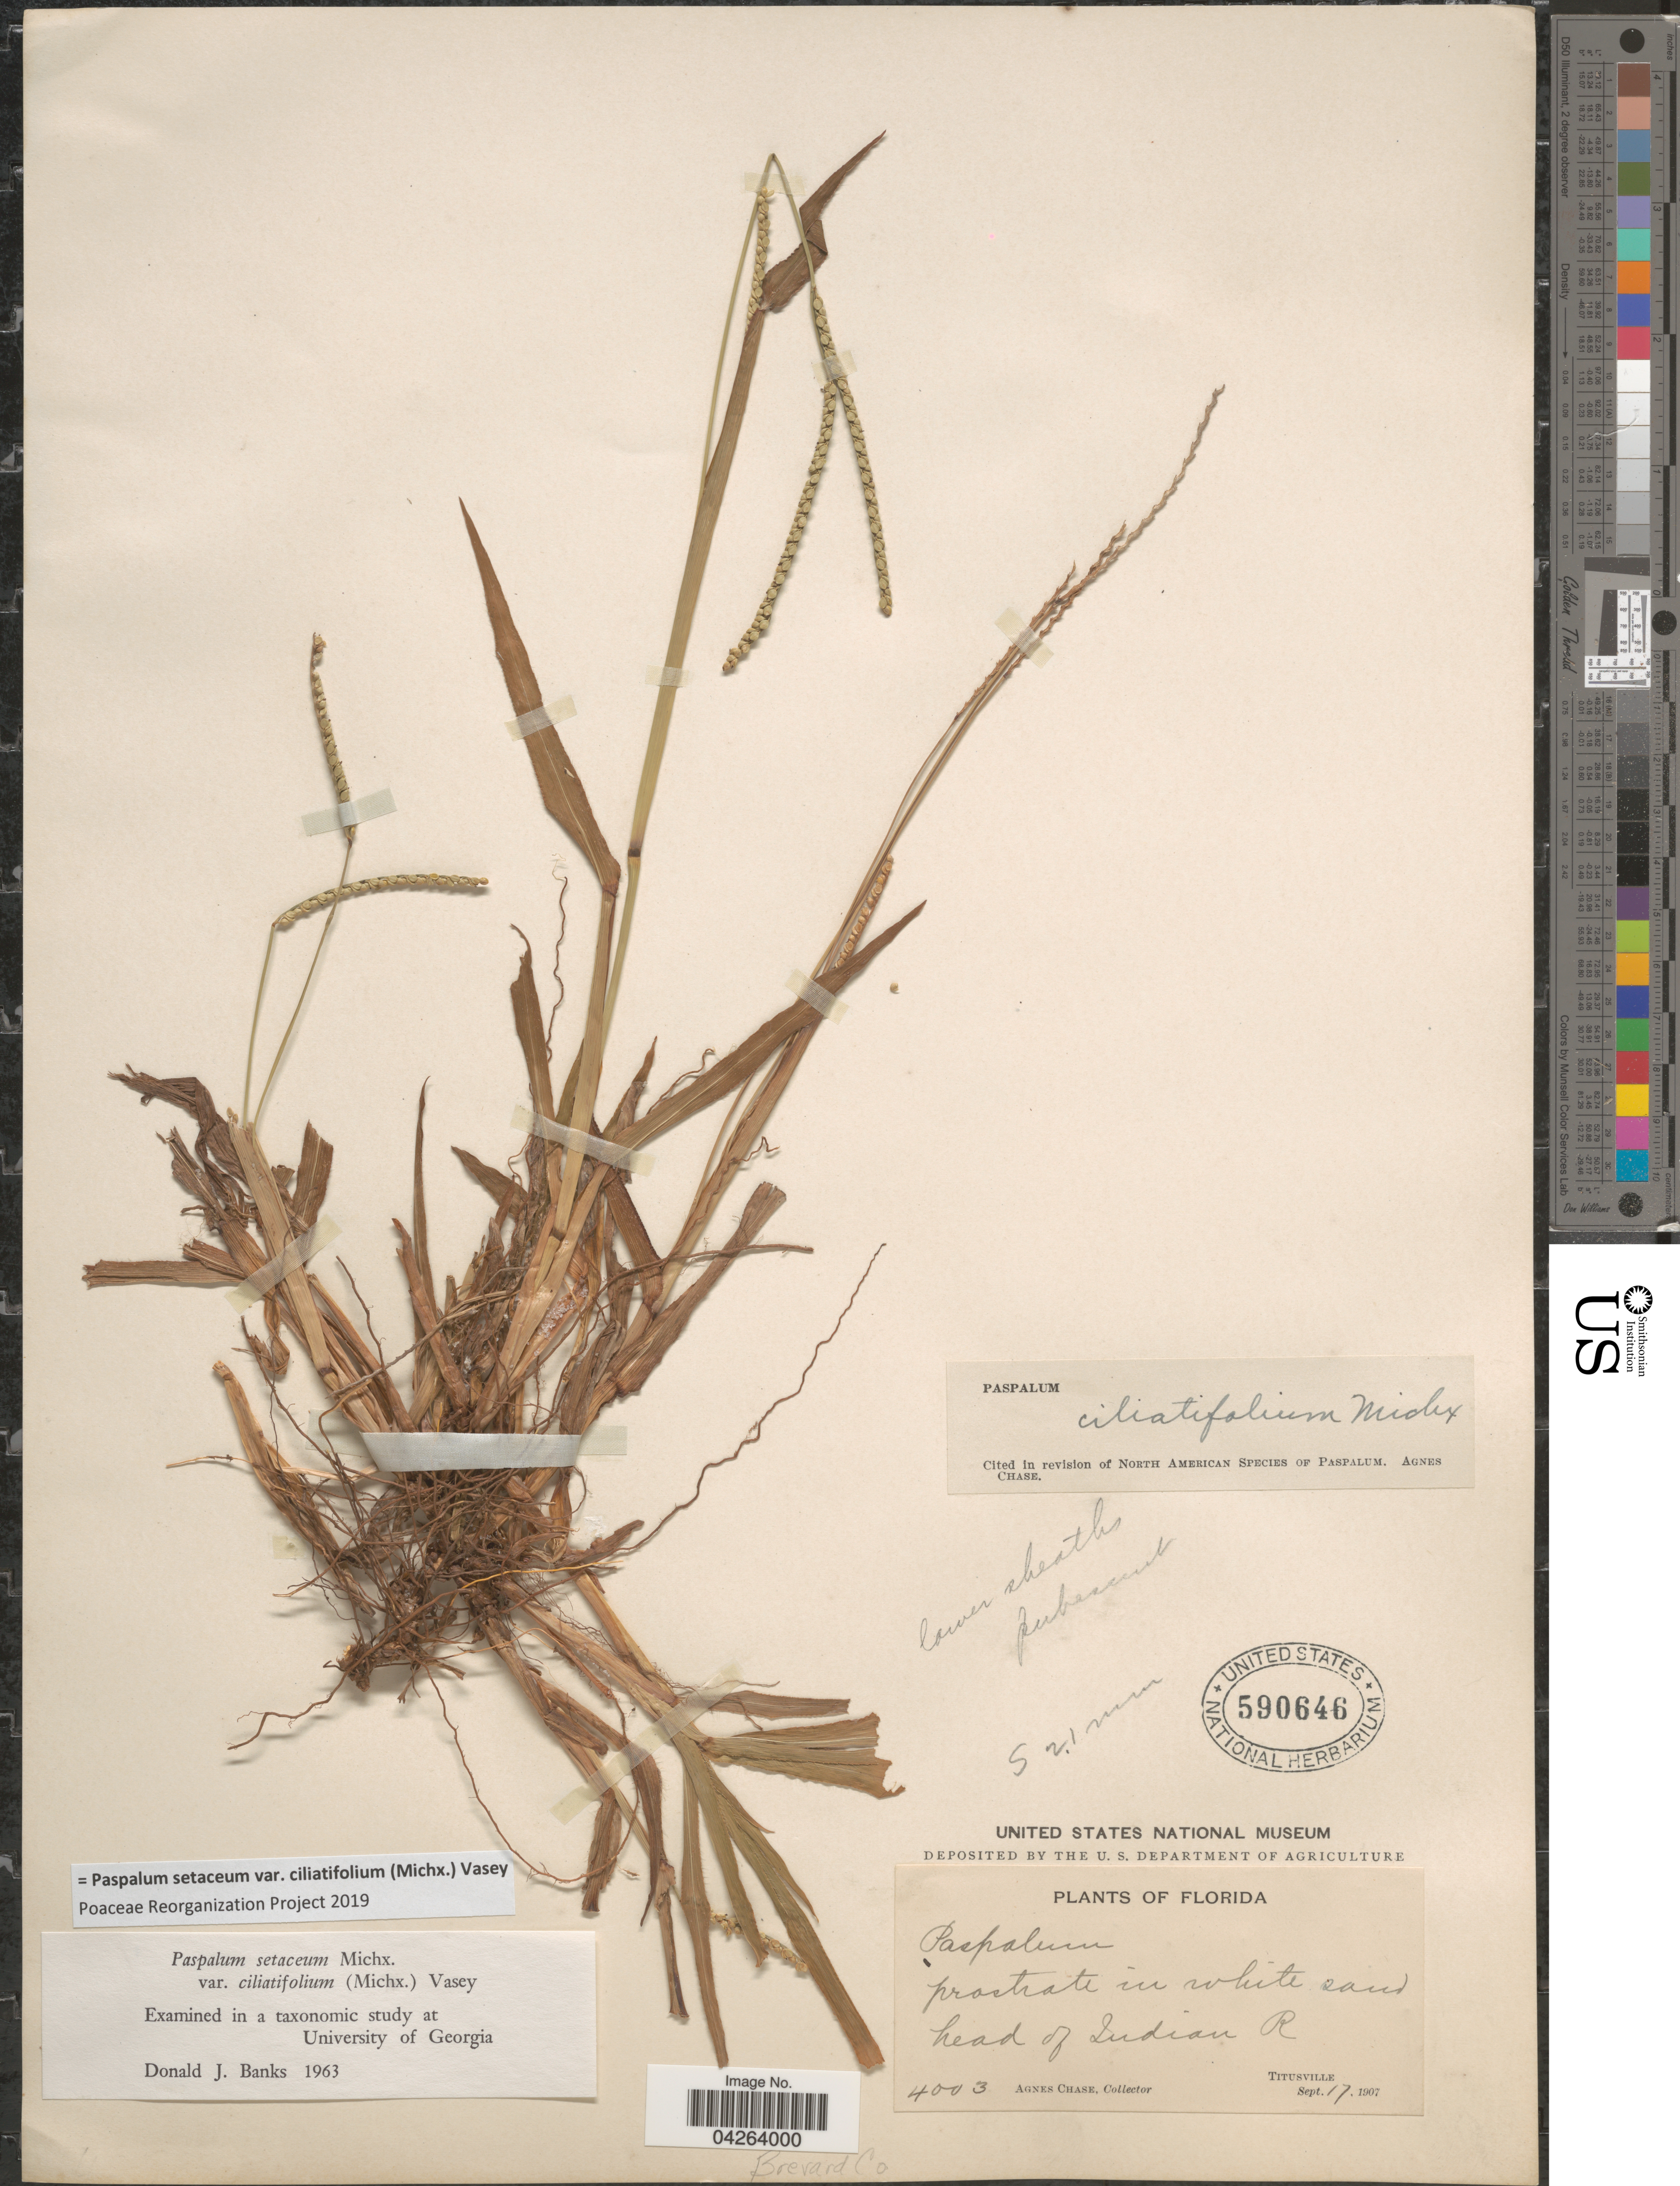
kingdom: Plantae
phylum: Tracheophyta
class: Liliopsida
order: Poales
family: Poaceae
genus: Paspalum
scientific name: Paspalum setaceum var. ciliatifolium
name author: (Michx.) Vasey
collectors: A. Chase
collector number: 4003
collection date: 1907-09-17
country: United States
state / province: Florida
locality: Head of Indian R. Titusville. Brevard Co.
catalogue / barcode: US 590646